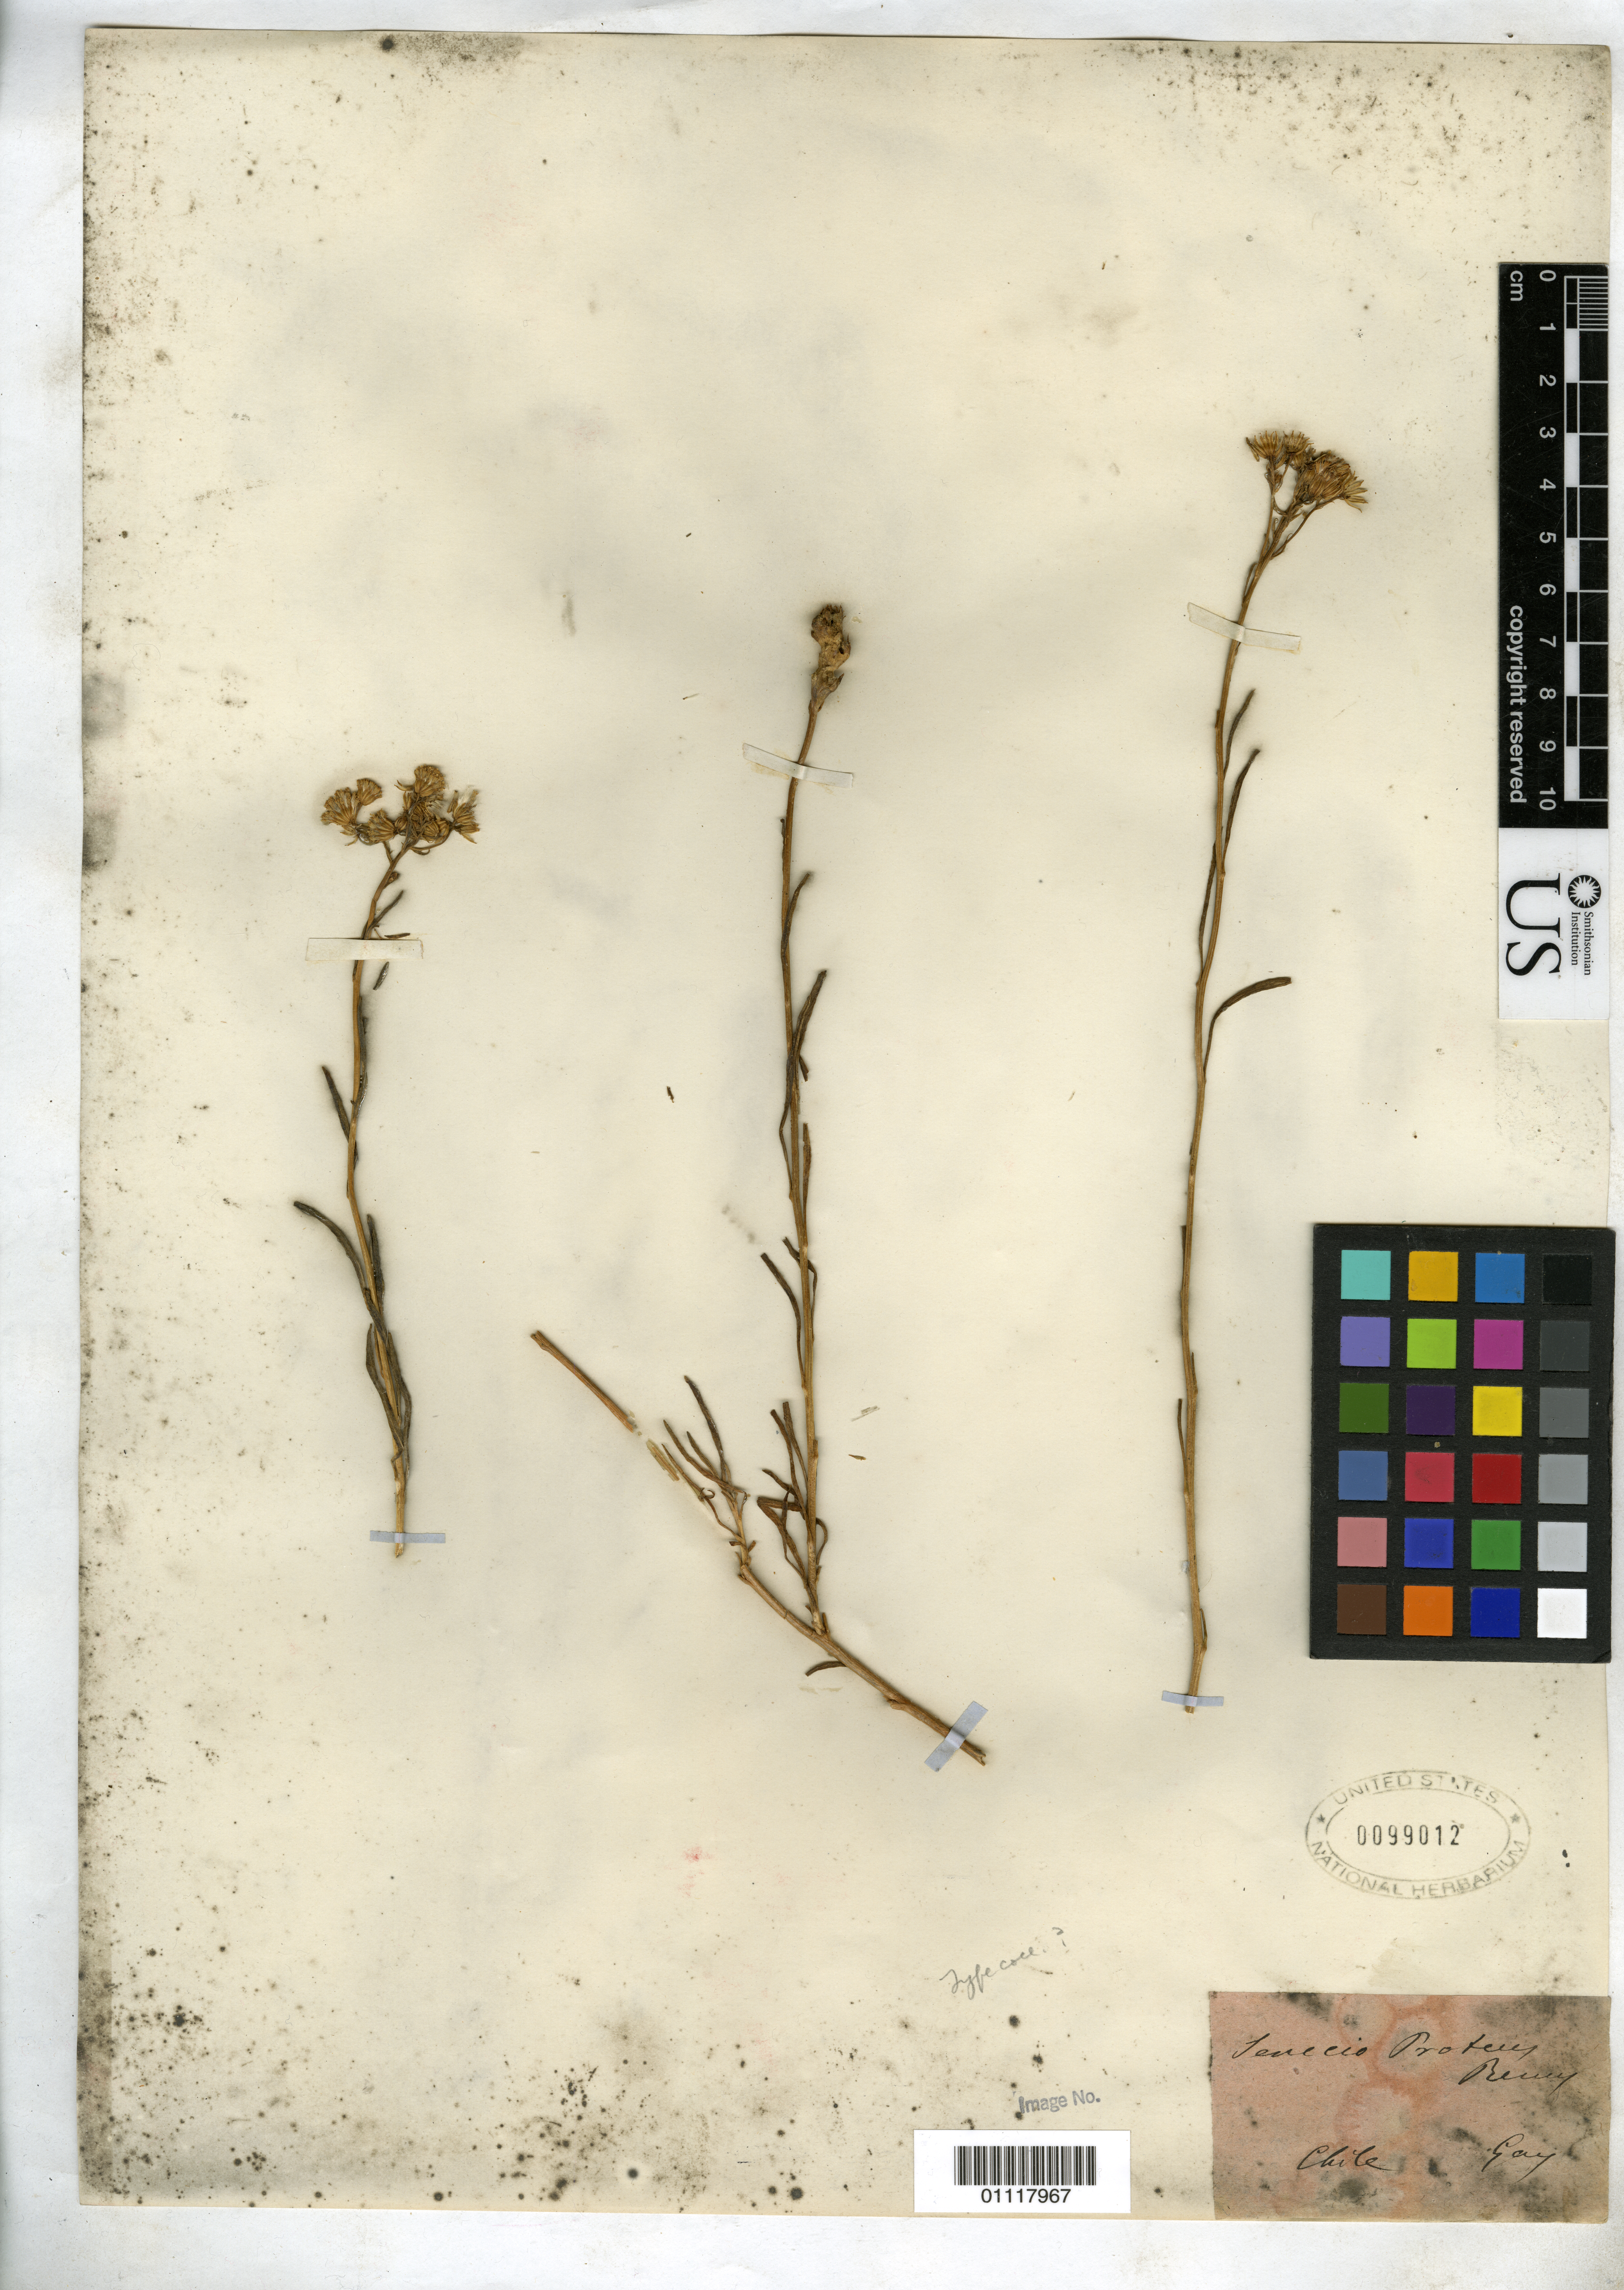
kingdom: Plantae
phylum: Tracheophyta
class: Magnoliopsida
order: Asterales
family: Asteraceae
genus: Senecio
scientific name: Senecio proteus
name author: J. Rémy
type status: Possible Type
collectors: C. Gay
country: Chile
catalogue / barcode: US 99012